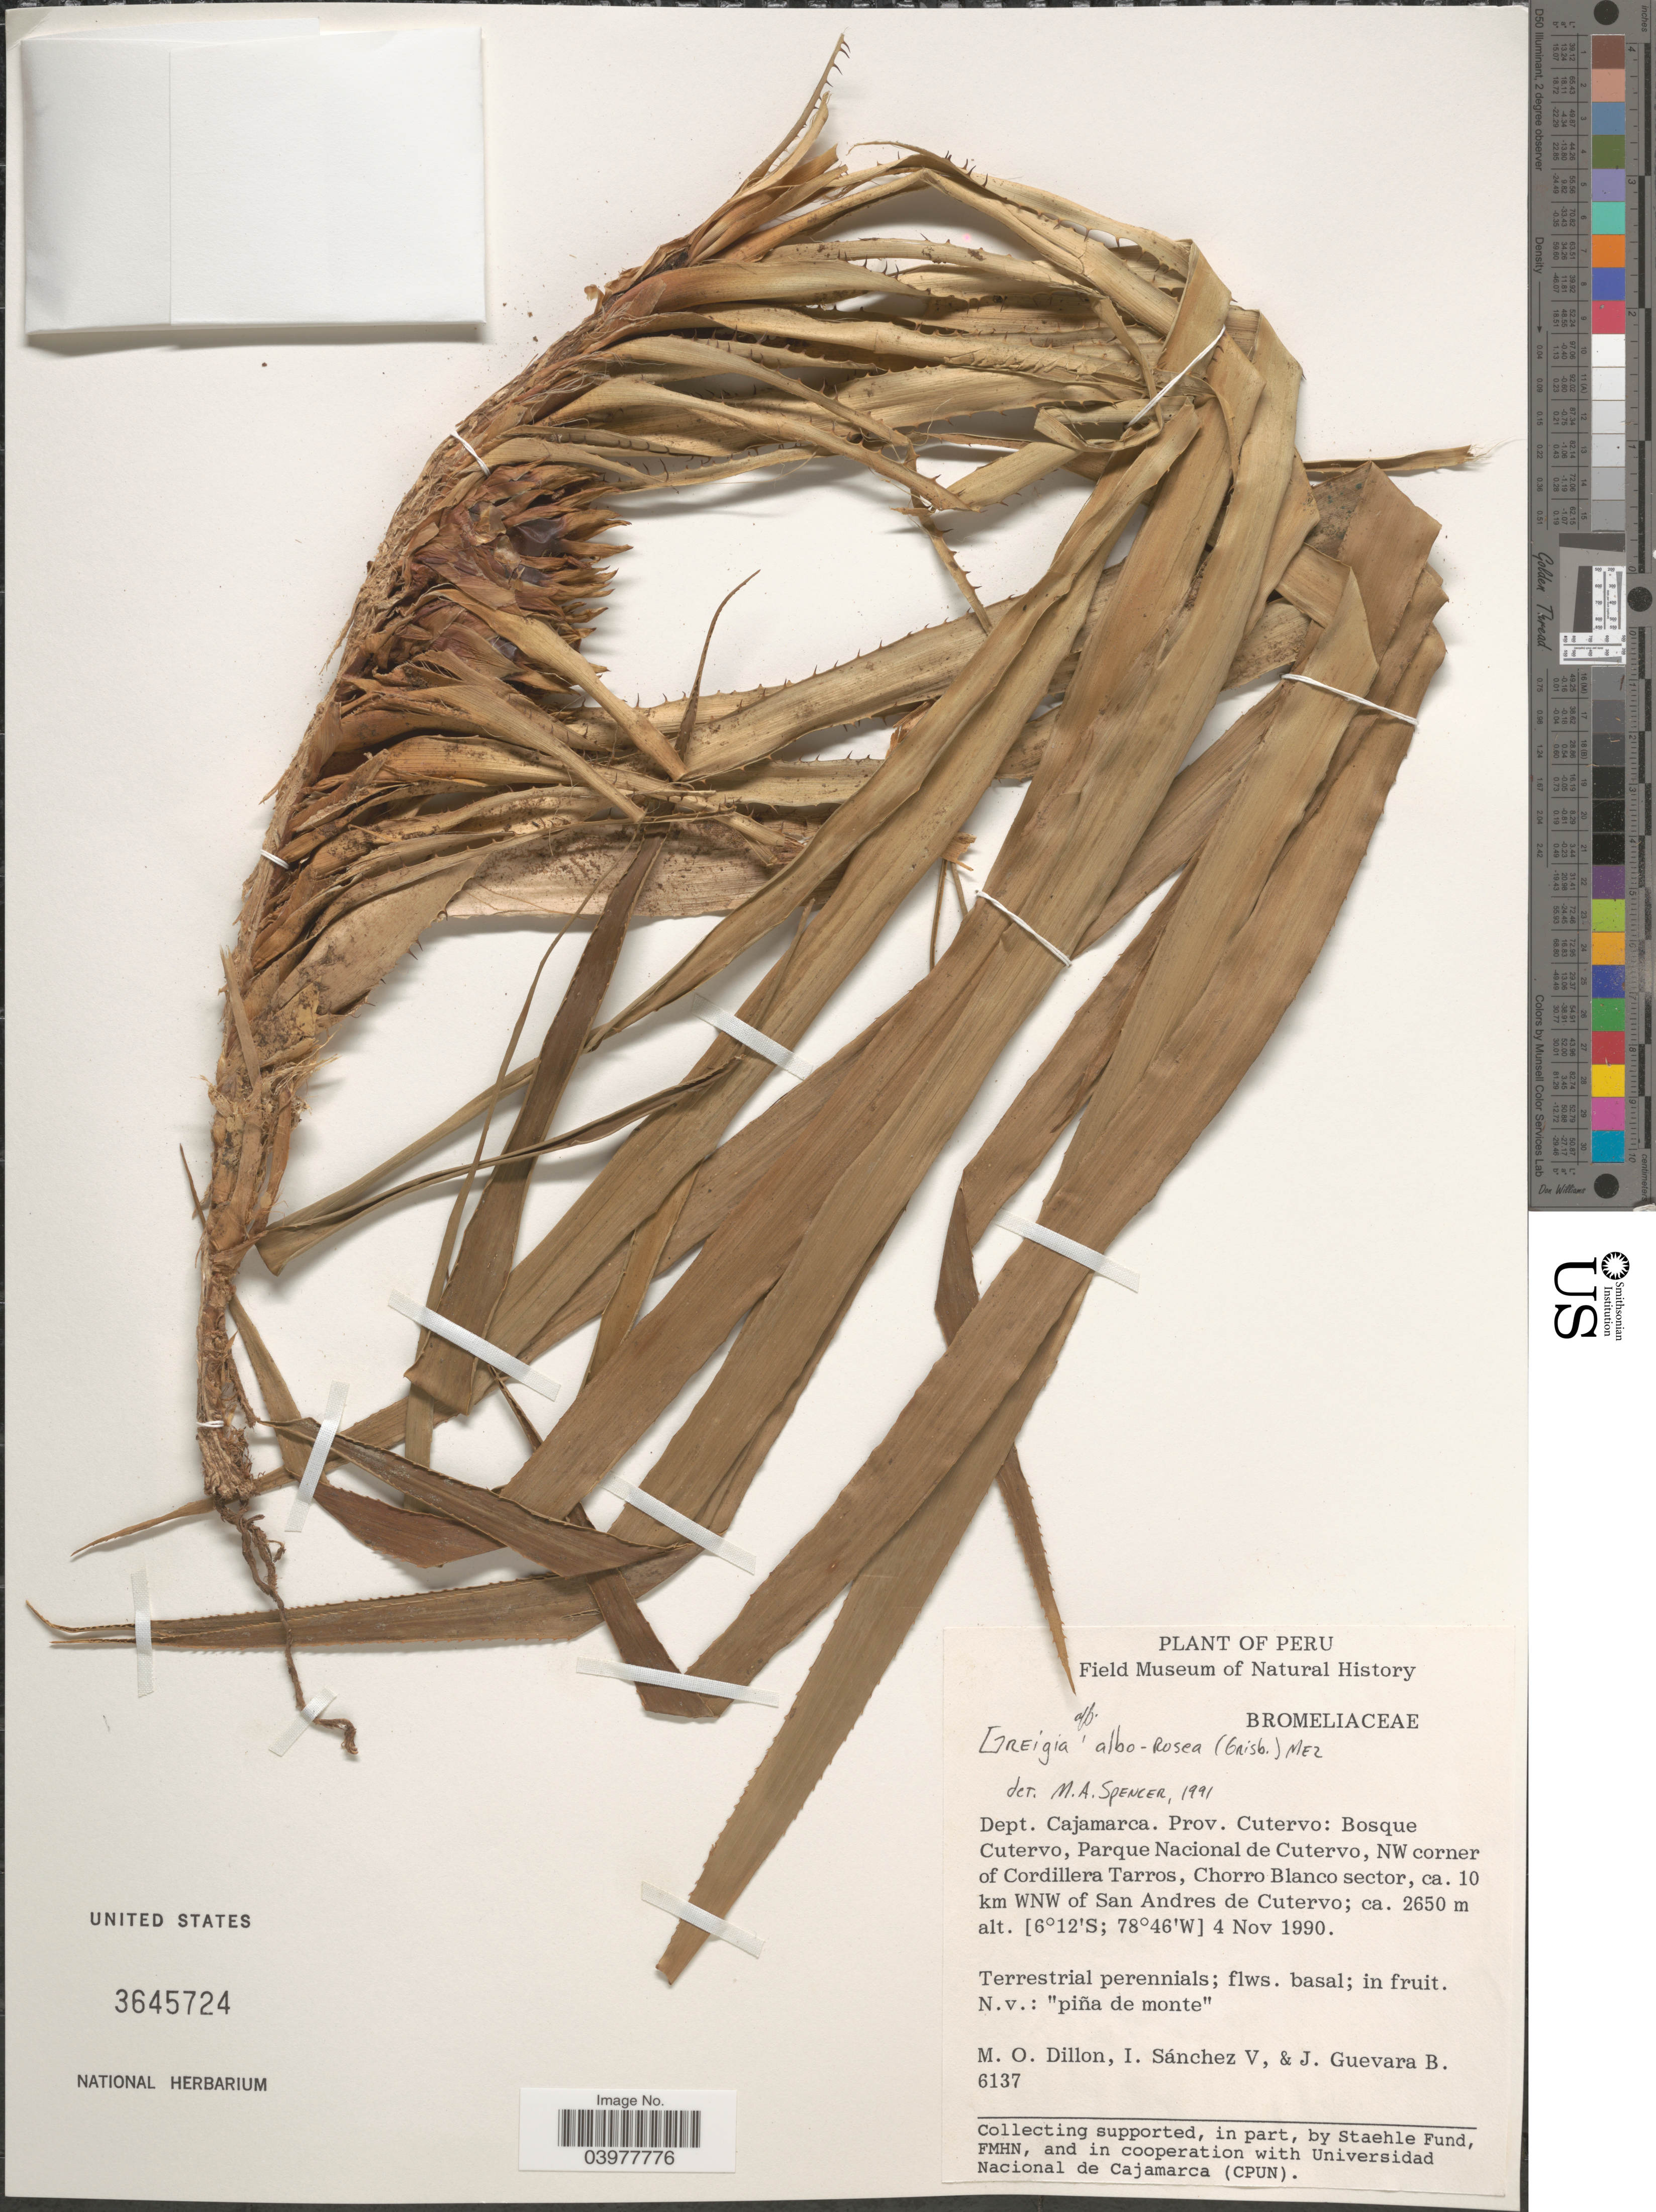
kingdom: Plantae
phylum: Tracheophyta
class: Liliopsida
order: Poales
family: Bromeliaceae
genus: Greigia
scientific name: Greigia alborosea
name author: Mez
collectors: M. O. Dillon, I. Sánchez Vega & J. Guevara B.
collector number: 6137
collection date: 1990-11-04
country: Peru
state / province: Cajamarca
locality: Dept. Cajamarca. Prov. Cutervo: Bosque Cutervo, Parque Nacional de Cutervo, NW corner of Cordillera Tarros, Chorro Blanco sector, ca. 10 km WNW of San Andres de Cutervo.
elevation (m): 2650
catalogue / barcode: US 3645724